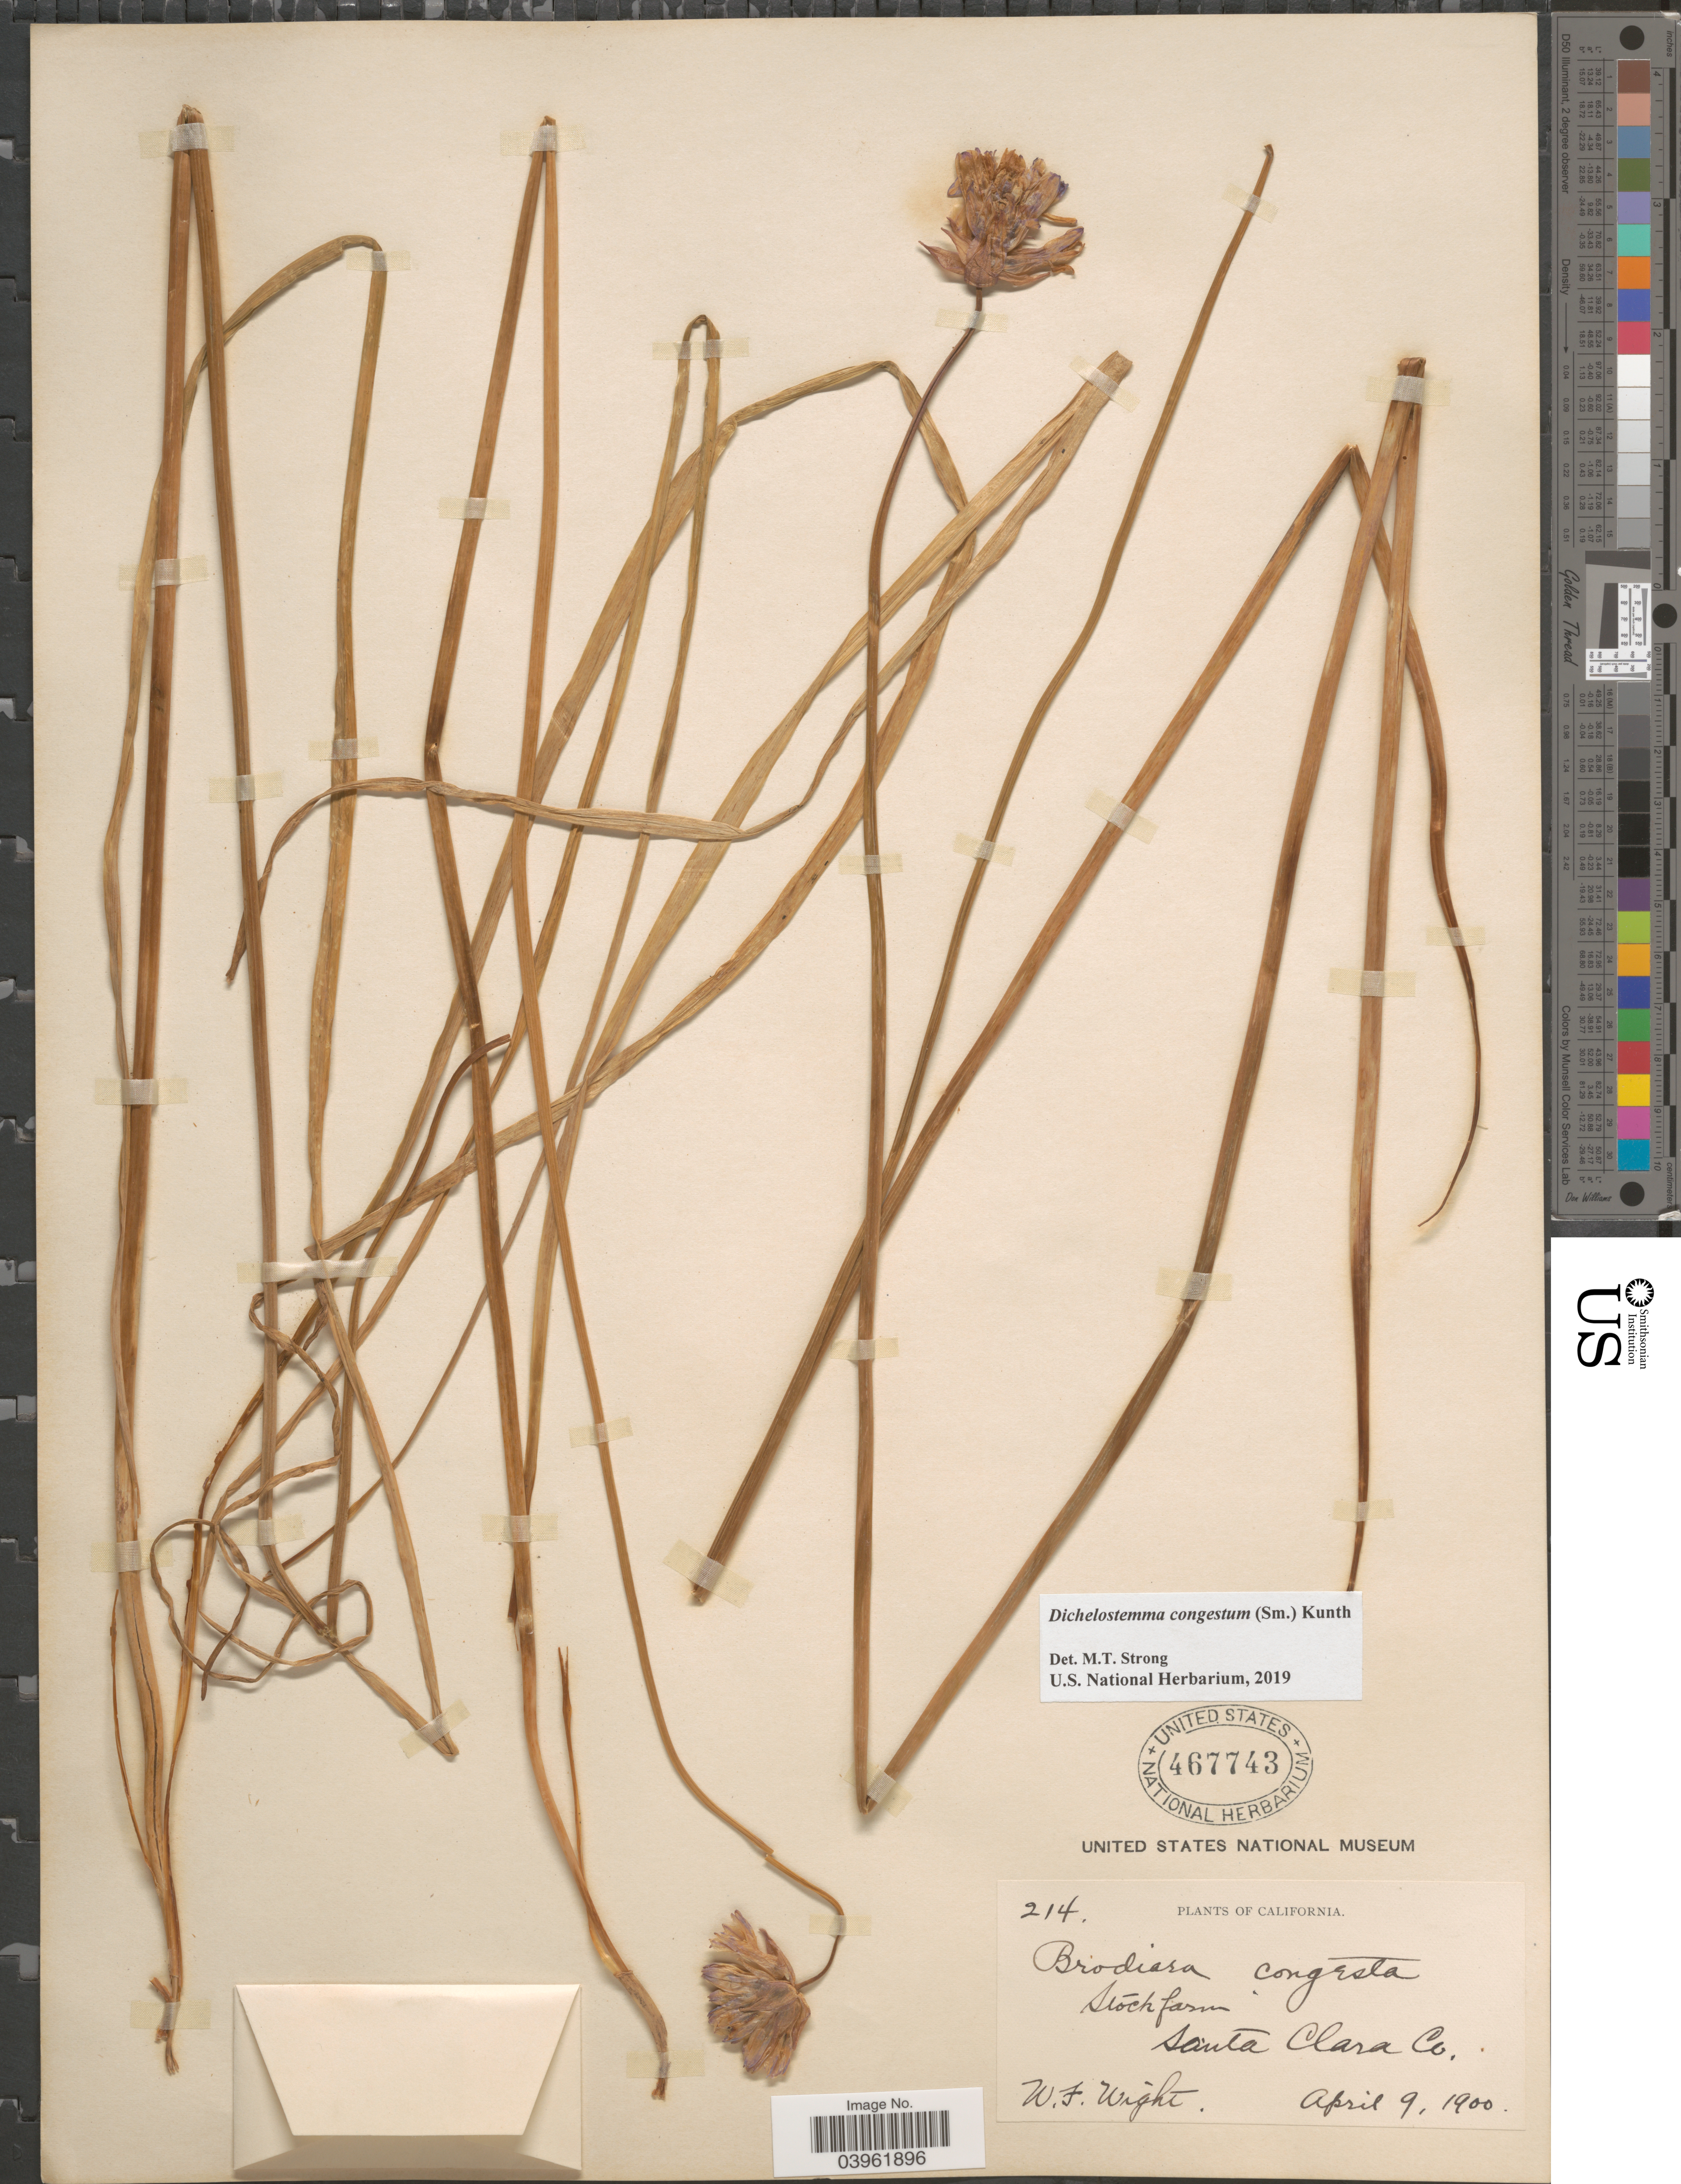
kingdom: Plantae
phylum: Tracheophyta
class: Liliopsida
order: Asparagales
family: Asparagaceae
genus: Dichelostemma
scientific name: Dichelostemma congestum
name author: Kunth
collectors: W. Wight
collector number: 214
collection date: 1900-04-09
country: United States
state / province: California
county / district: Santa Clara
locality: Stockfarm. Santa Clara Co.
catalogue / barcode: US 467743